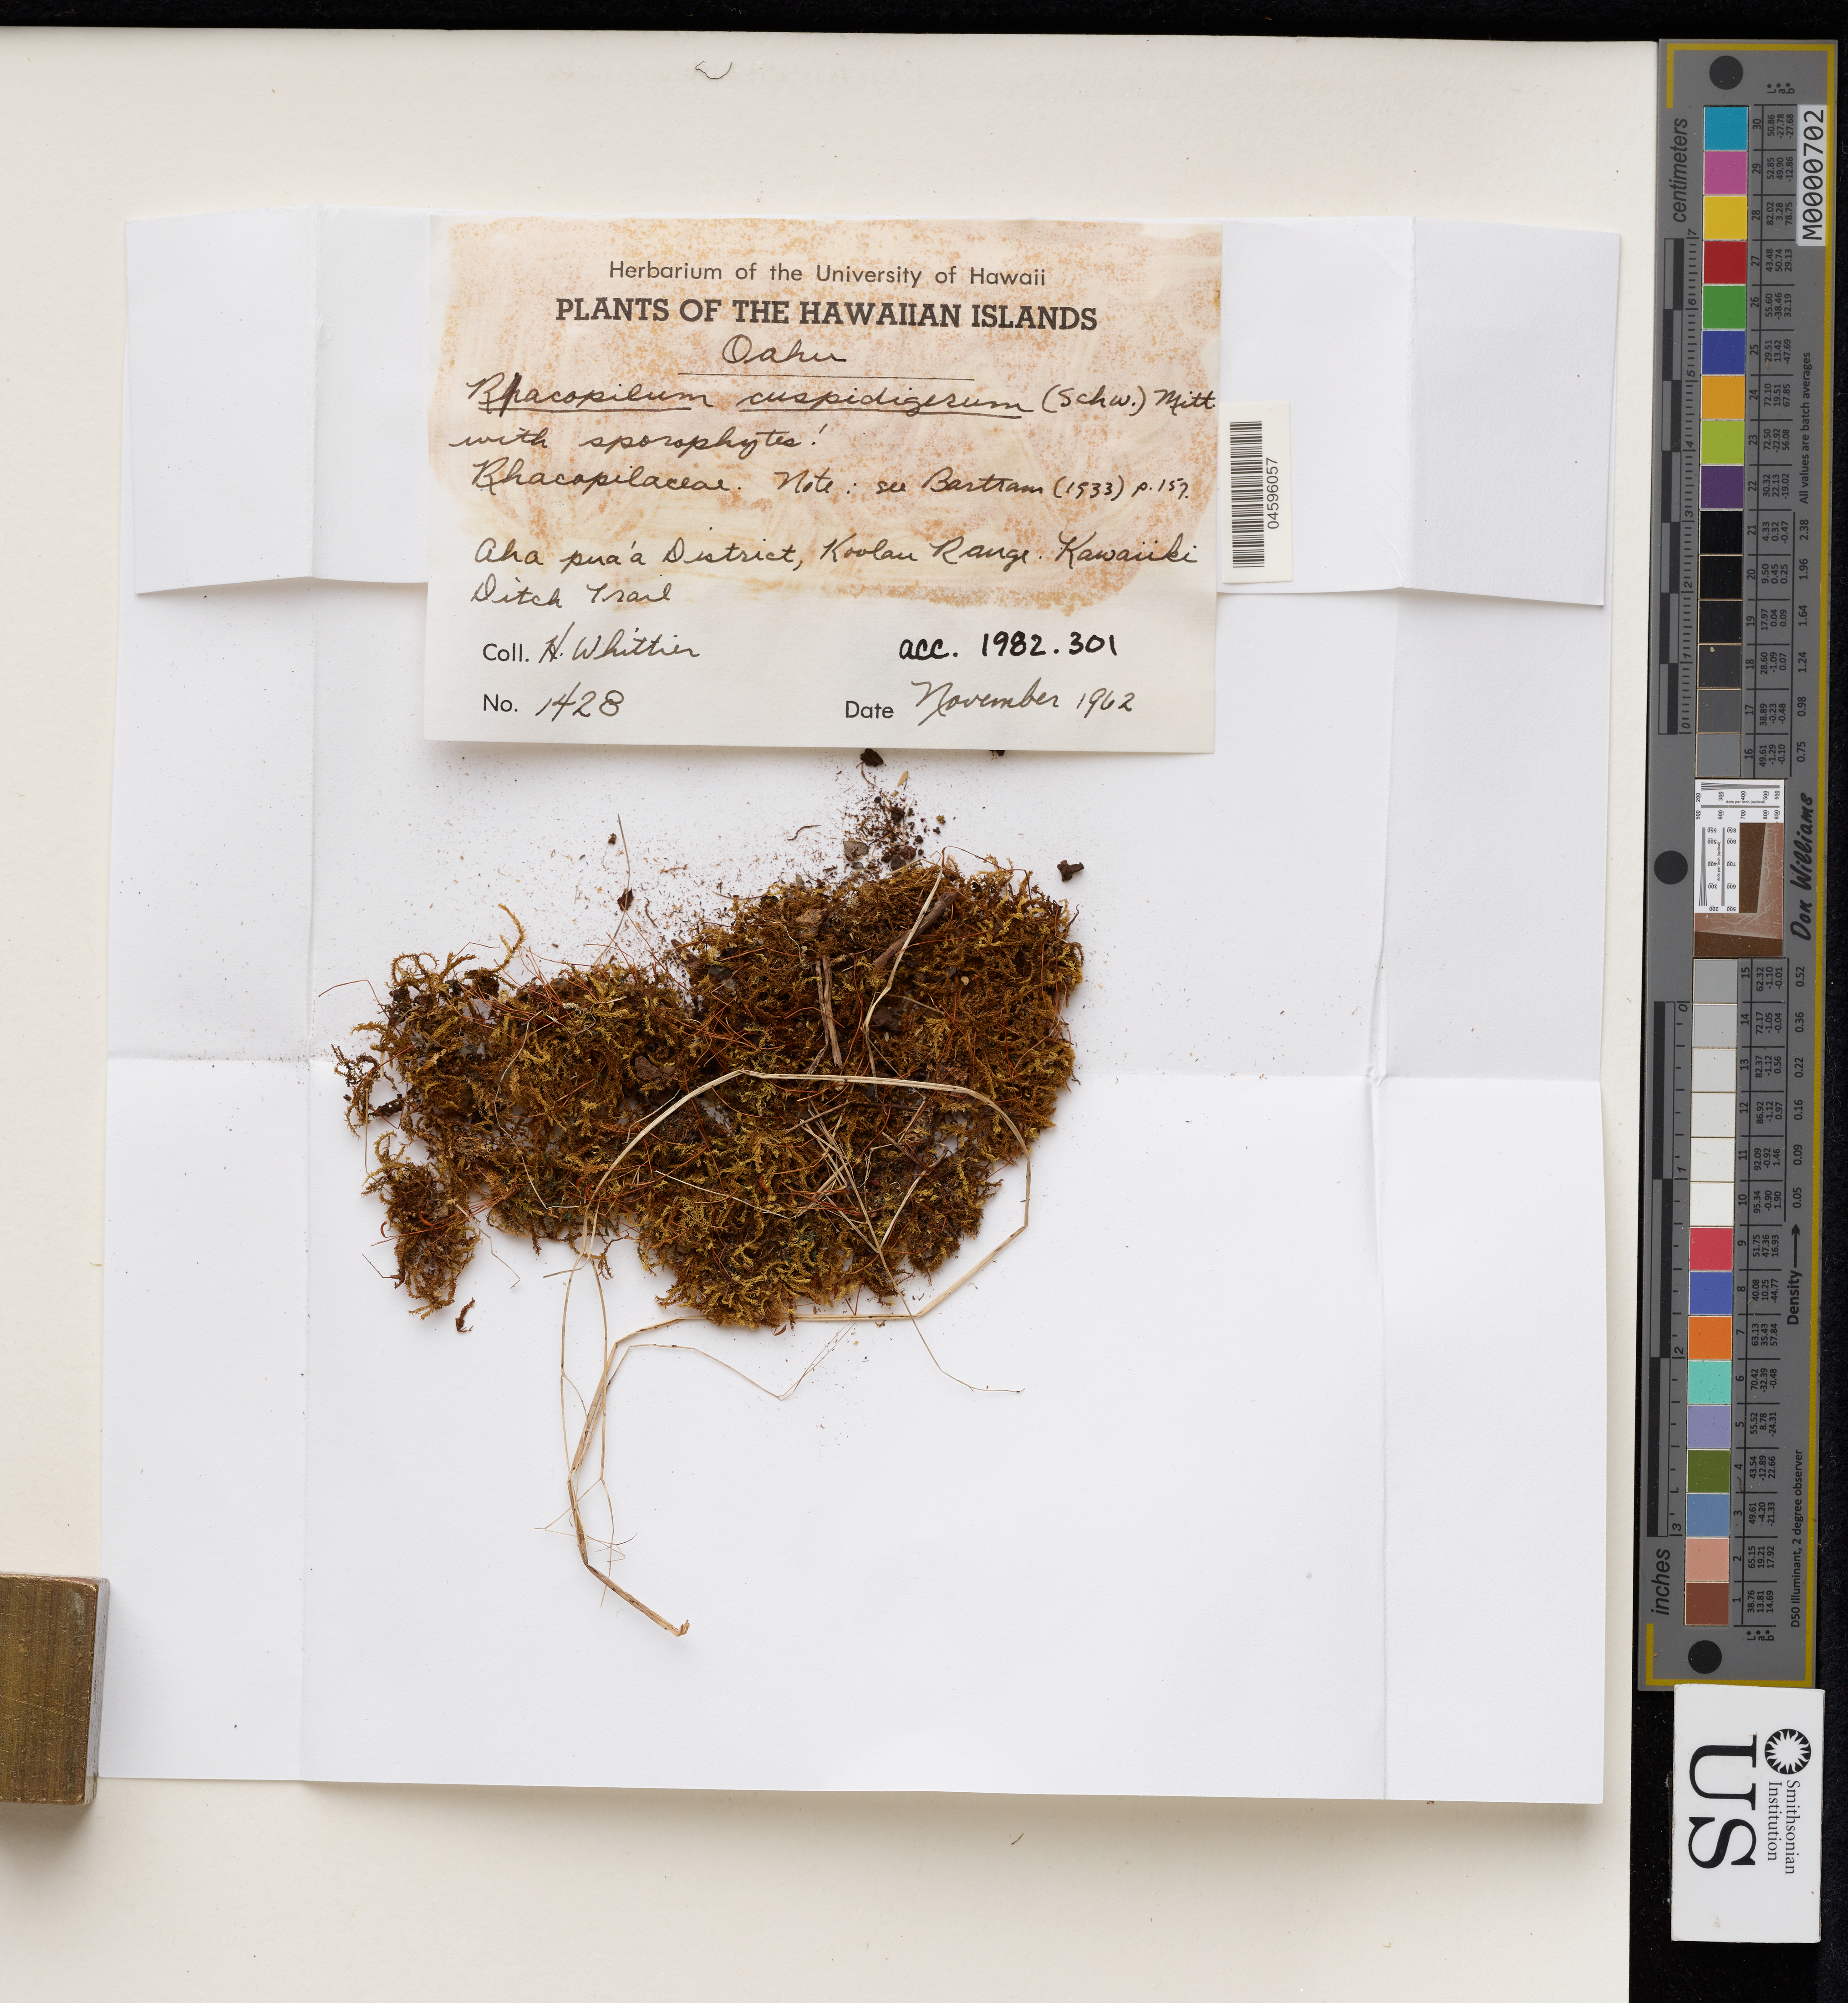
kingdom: Plantae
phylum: Bryophyta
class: Bryopsida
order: Hypnodendrales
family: Racopilaceae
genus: Racopilum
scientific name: Racopilum cuspidigerum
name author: (Schwägr.) Ångstr.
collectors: H. Whittier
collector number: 1428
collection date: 1962-11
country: United States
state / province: Hawaii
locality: Oahu. Aha pua'a District, Koolau Range. Kawaiiki Ditch Trail.